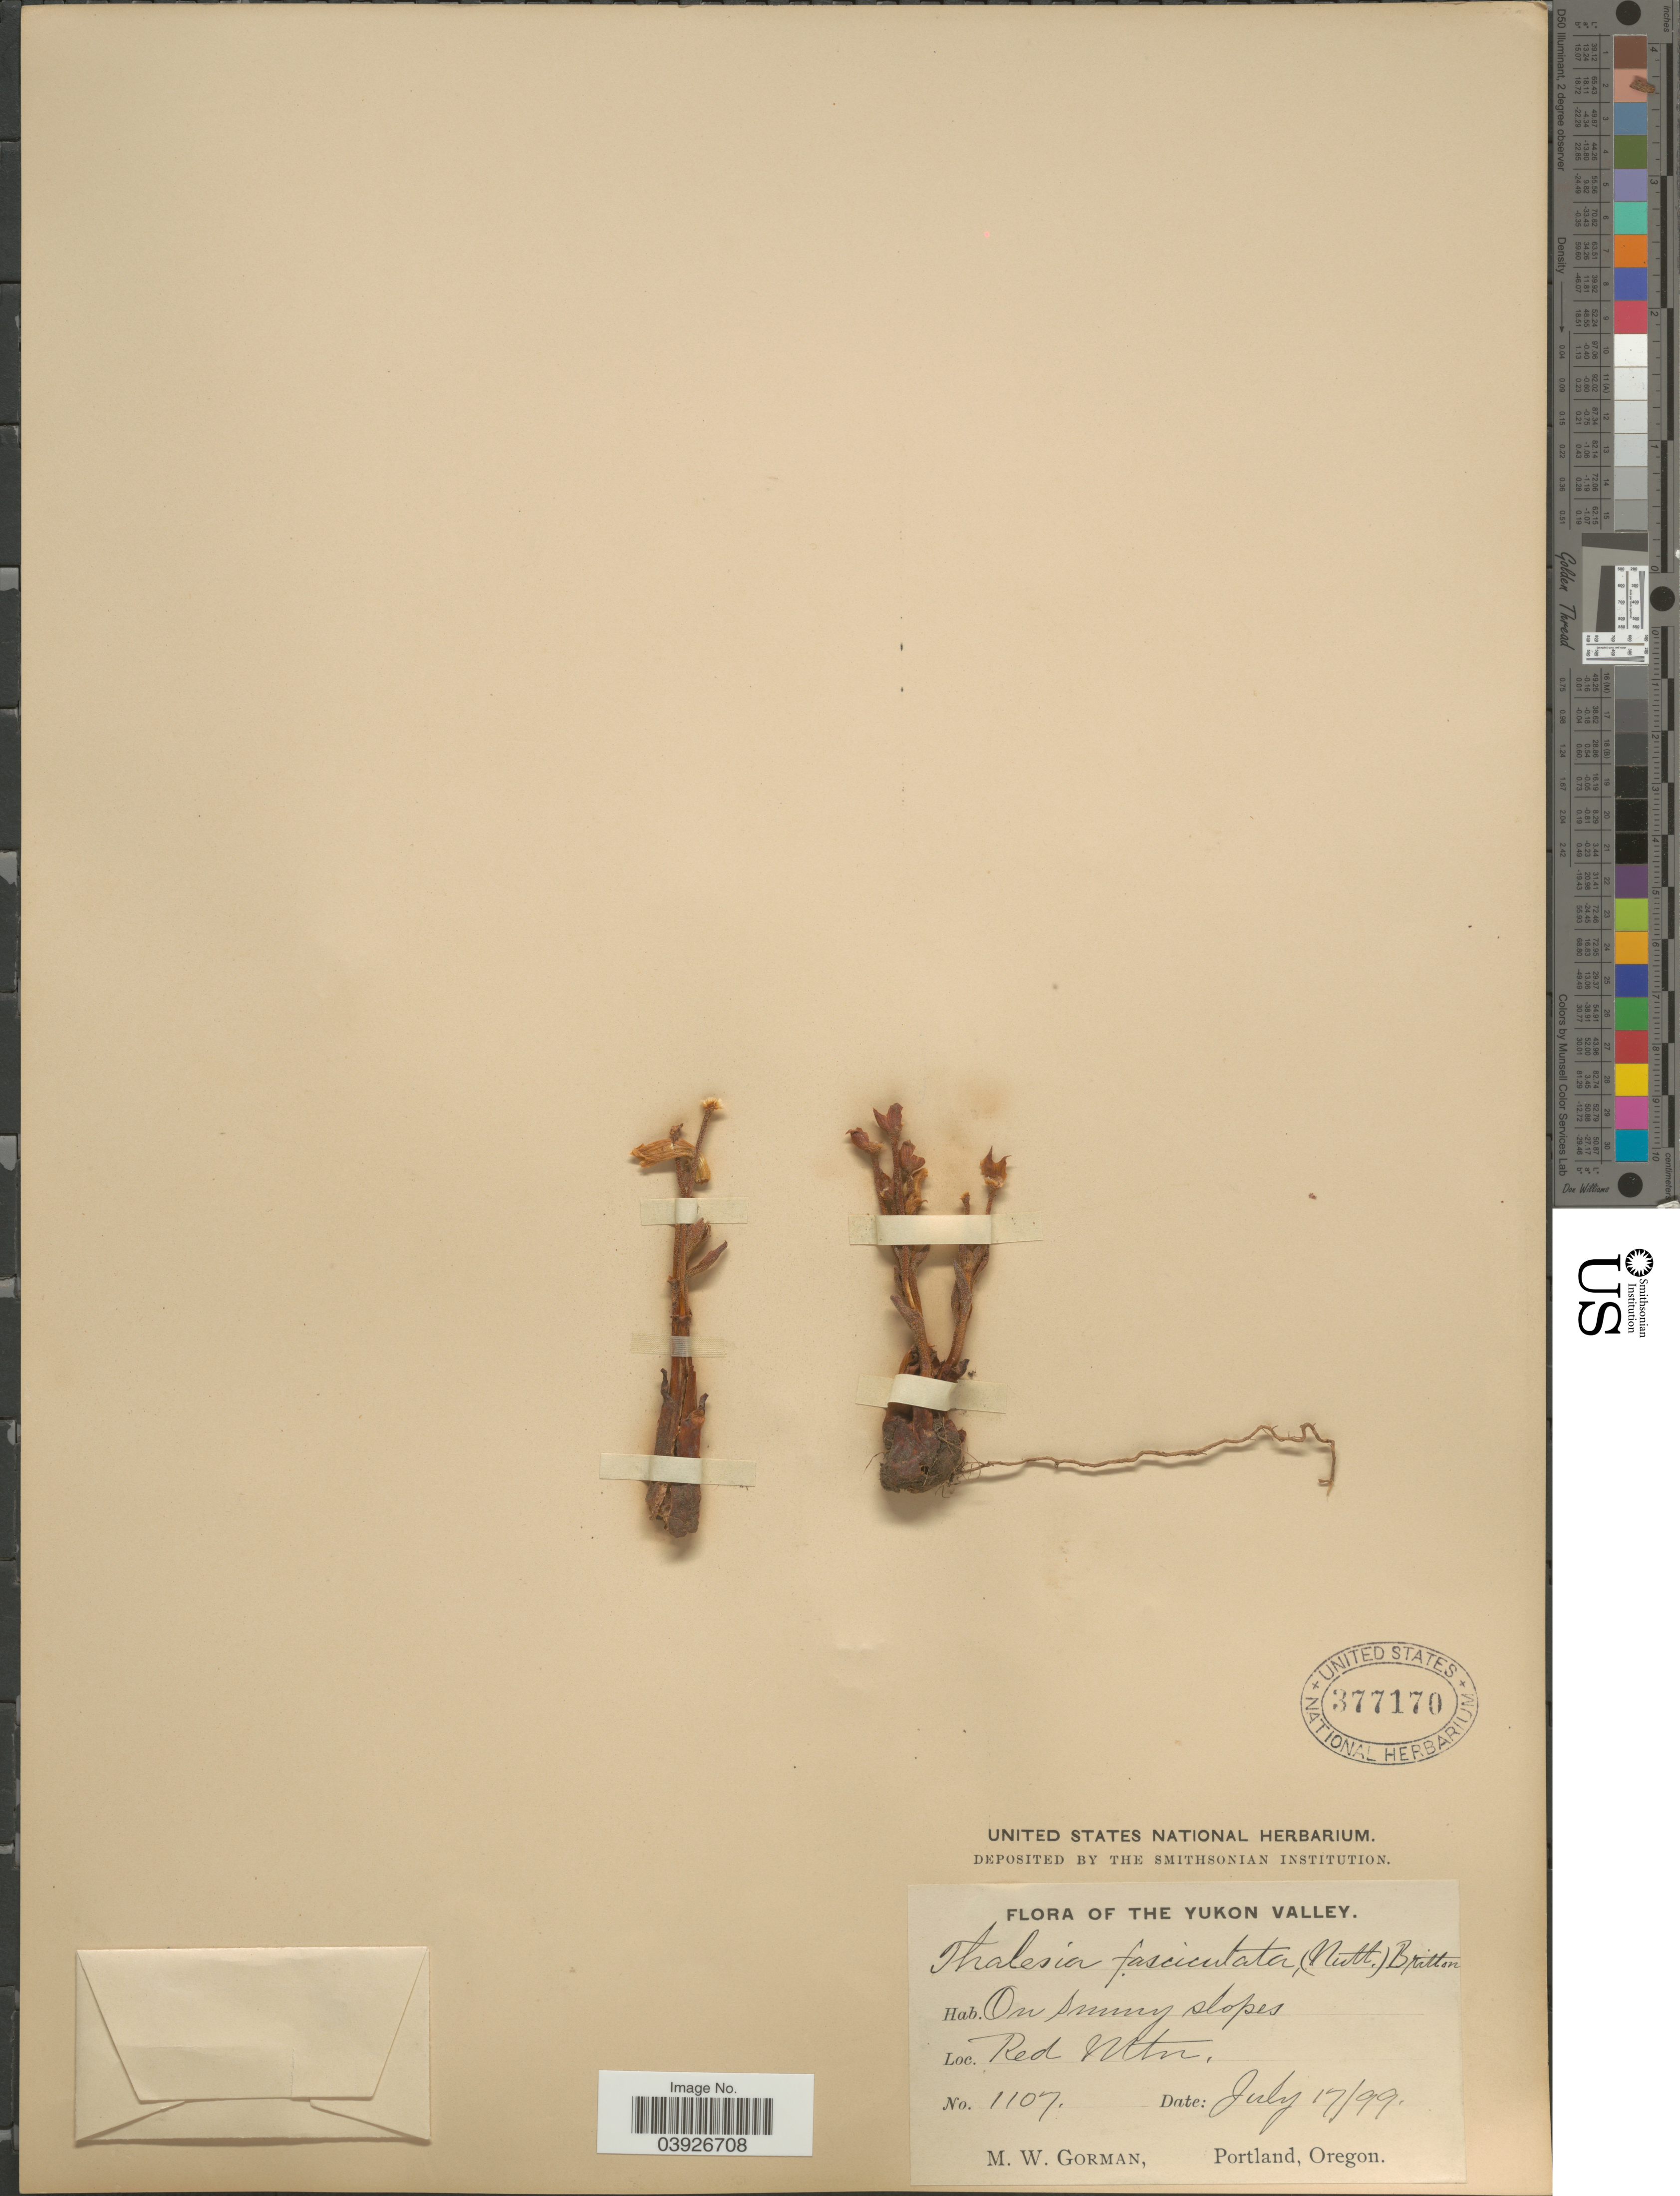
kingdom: Plantae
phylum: Tracheophyta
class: Magnoliopsida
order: Lamiales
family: Orobanchaceae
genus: Aphyllon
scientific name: Aphyllon fasciculatum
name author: (Nutt.) Torr. & A. Gray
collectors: M. W. Gorman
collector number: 1107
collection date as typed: Transcribed d/m/y: 17/7/99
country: Canada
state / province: Yukon Territory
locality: The Yukon Valley. Red Mtn.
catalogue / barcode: US 377170